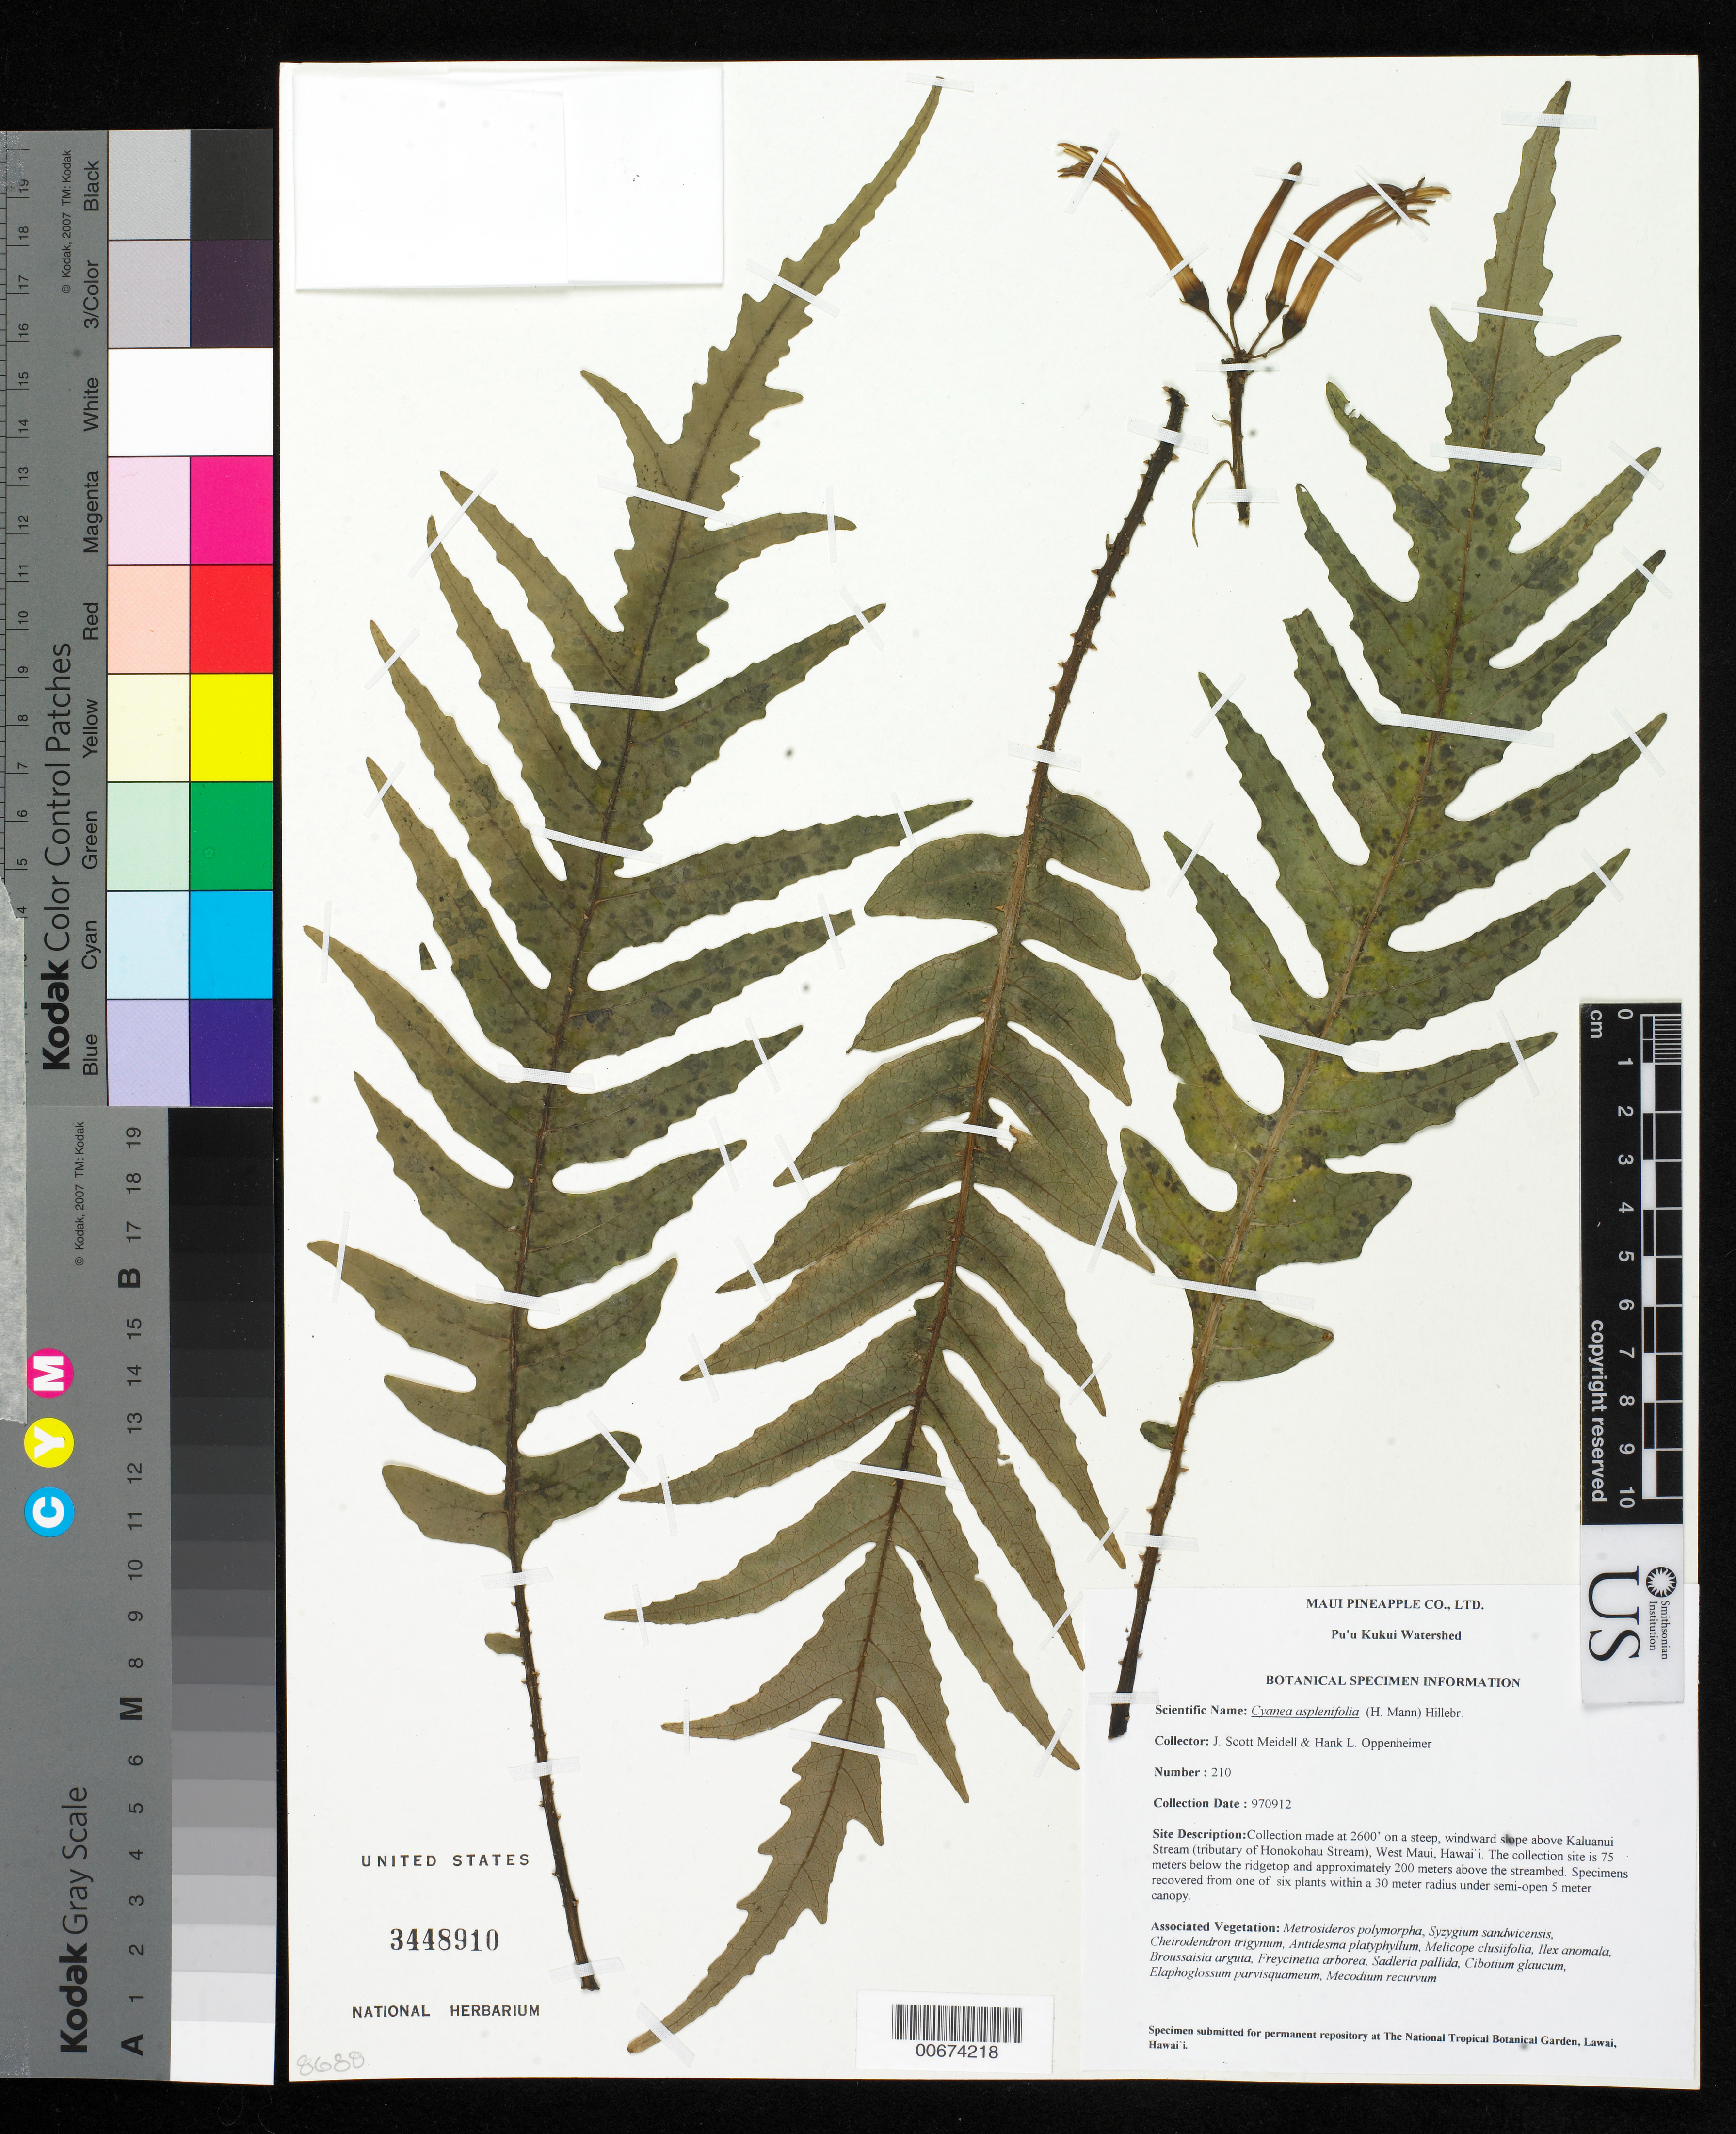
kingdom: Plantae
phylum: Tracheophyta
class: Magnoliopsida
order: Asterales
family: Campanulaceae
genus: Cyanea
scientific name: Cyanea asplenifolia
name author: (H. Mann) Hillebr.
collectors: J. Meidell & H. L. Oppenheimer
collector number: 210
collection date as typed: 12 Sep 1997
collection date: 1997-09-12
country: United States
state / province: Hawaii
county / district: Maui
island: Maui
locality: A steep windward slope of Kaluanui Stream (tributary of Honokohau Stream), W Maui. 75m below the ridgetop and approx. 200 m abov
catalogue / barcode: US 3448910